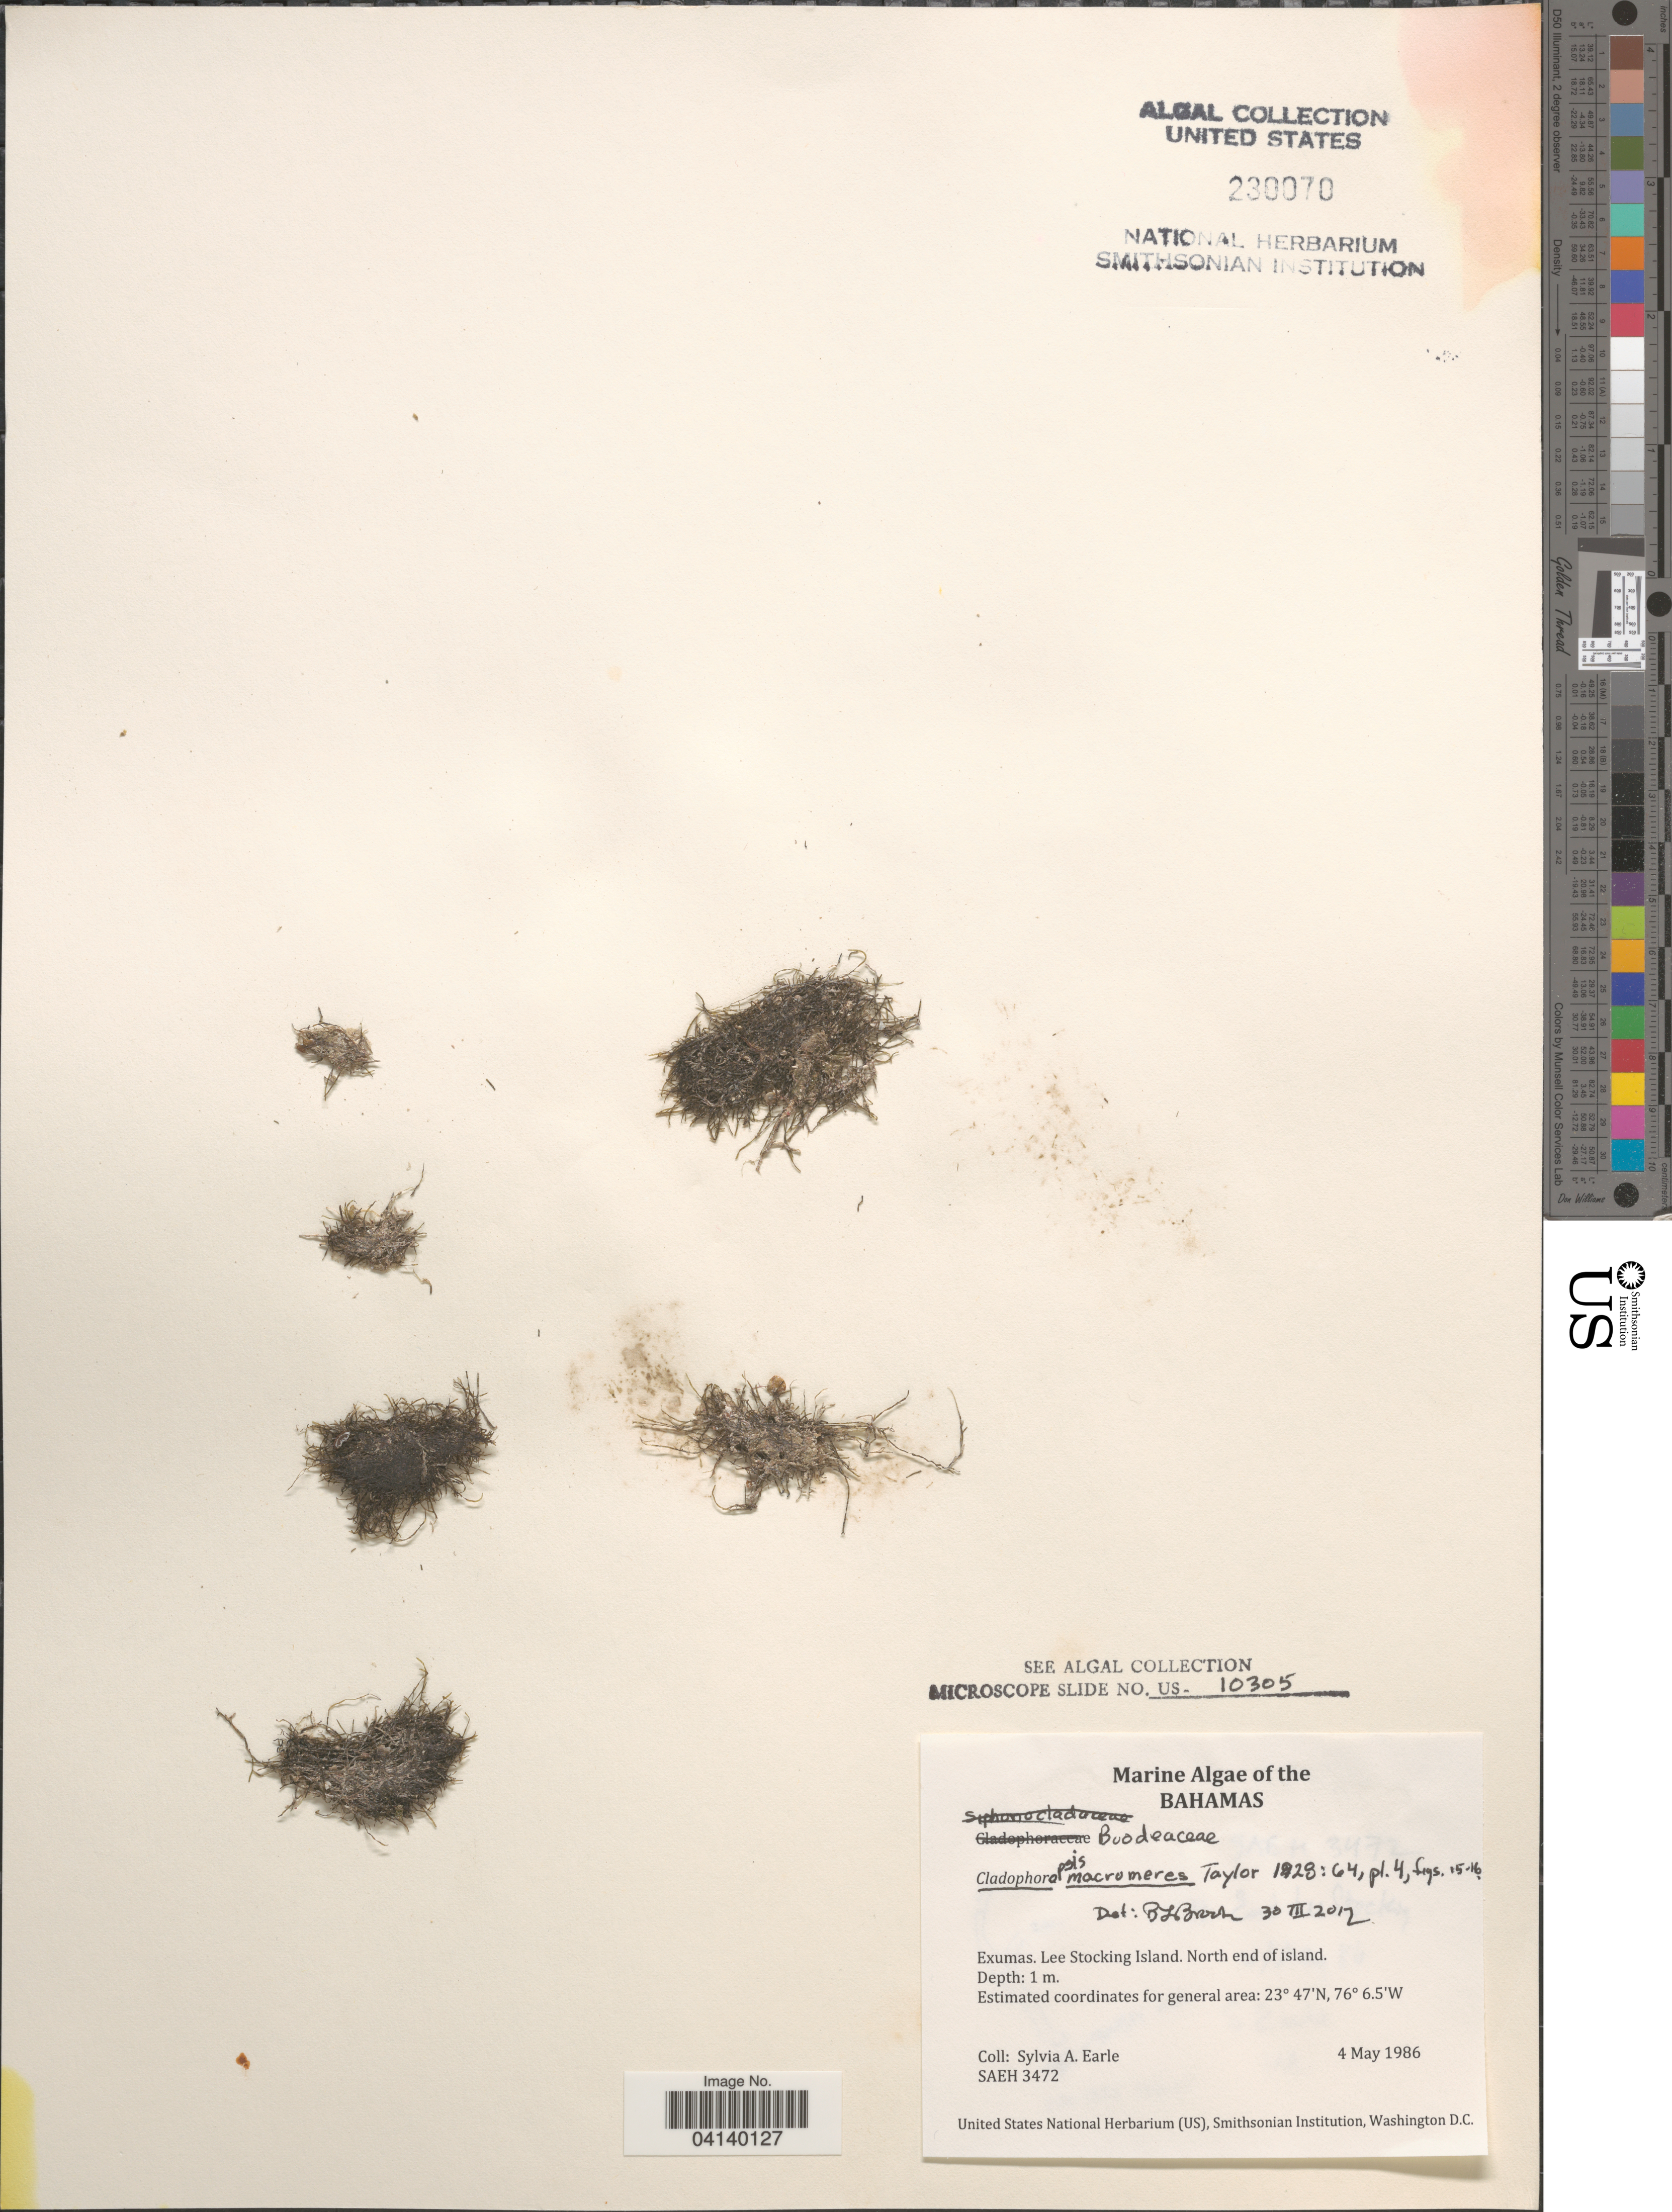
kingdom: Plantae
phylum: Chlorophyta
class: Ulvophyceae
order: Siphonocladales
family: Boodleaceae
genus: Cladophoropsis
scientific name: Cladophoropsis macromeres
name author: W.R. Taylor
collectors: S. A. Earle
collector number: SAEH3472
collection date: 1986-05-04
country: Bahamas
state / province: Exuma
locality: Exumas. Lee Stocking Island. North end of island.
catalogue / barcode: US 230070